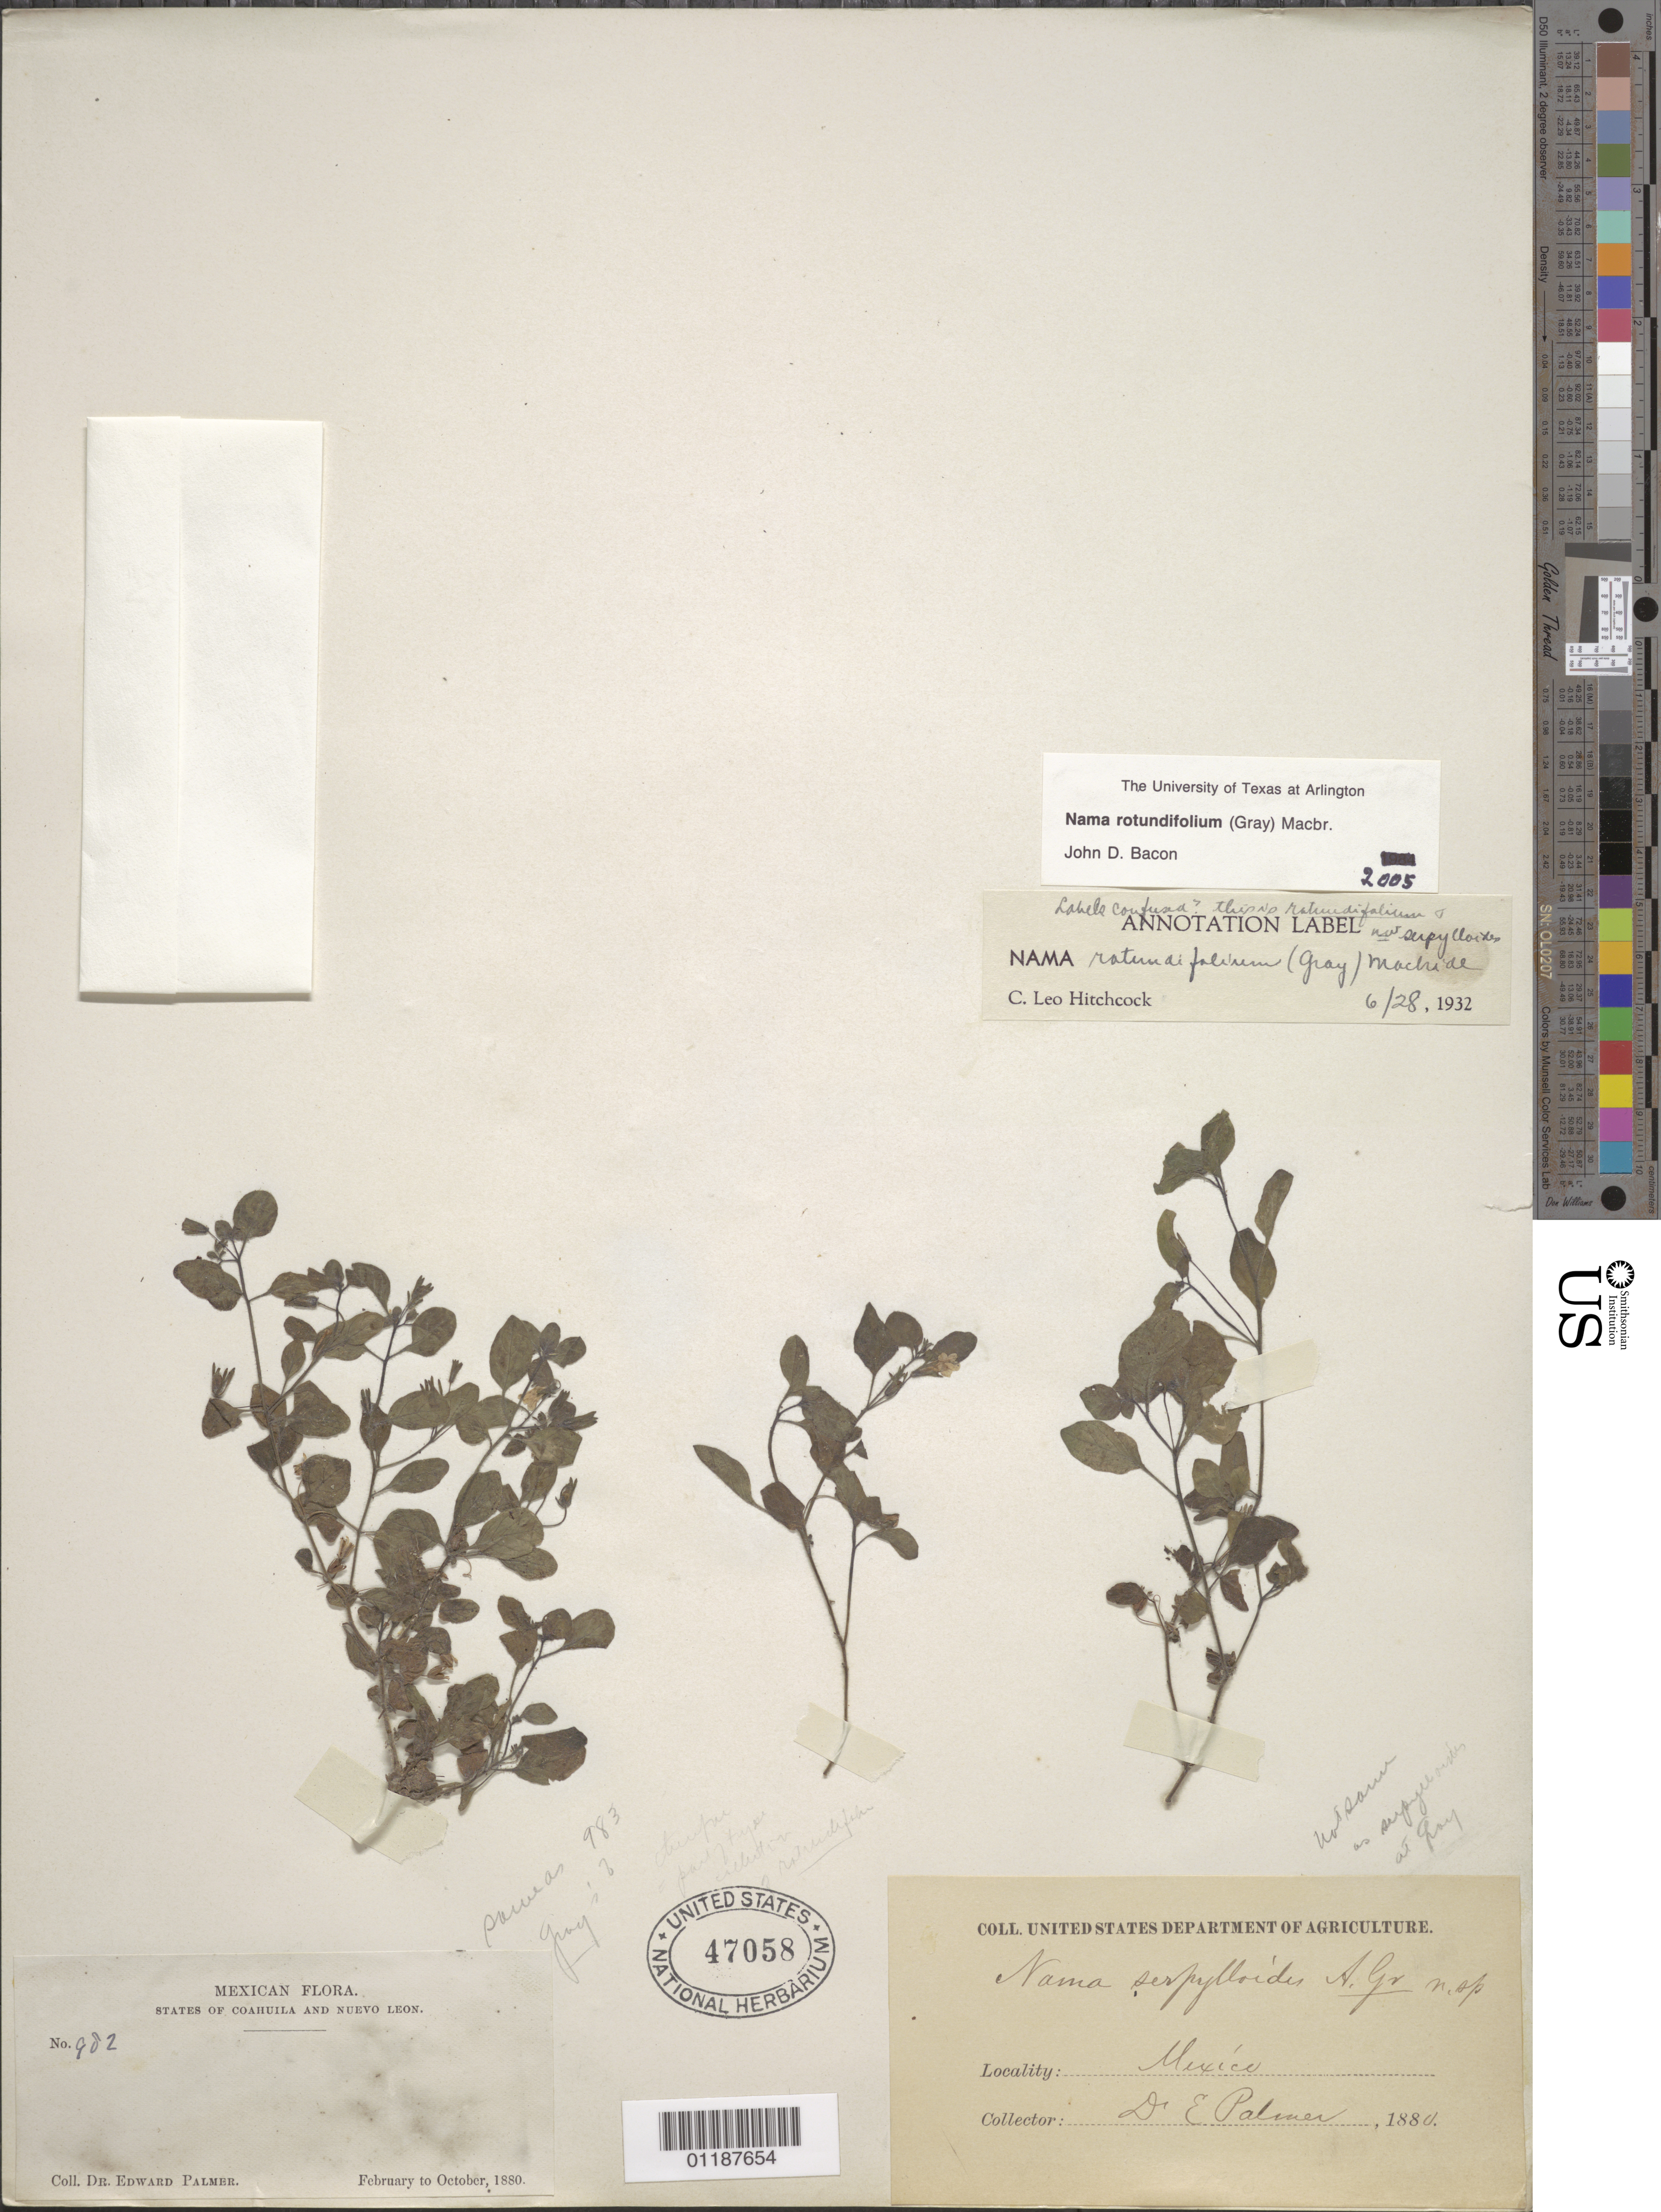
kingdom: Plantae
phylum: Tracheophyta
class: Magnoliopsida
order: Boraginales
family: Namaceae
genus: Nama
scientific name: Nama rotundifolium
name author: (A. Gray ex Hemsl.) J.F. Macbr.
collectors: E. Palmer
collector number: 982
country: Mexico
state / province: Coahuila / Nuevo León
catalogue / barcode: US 47058